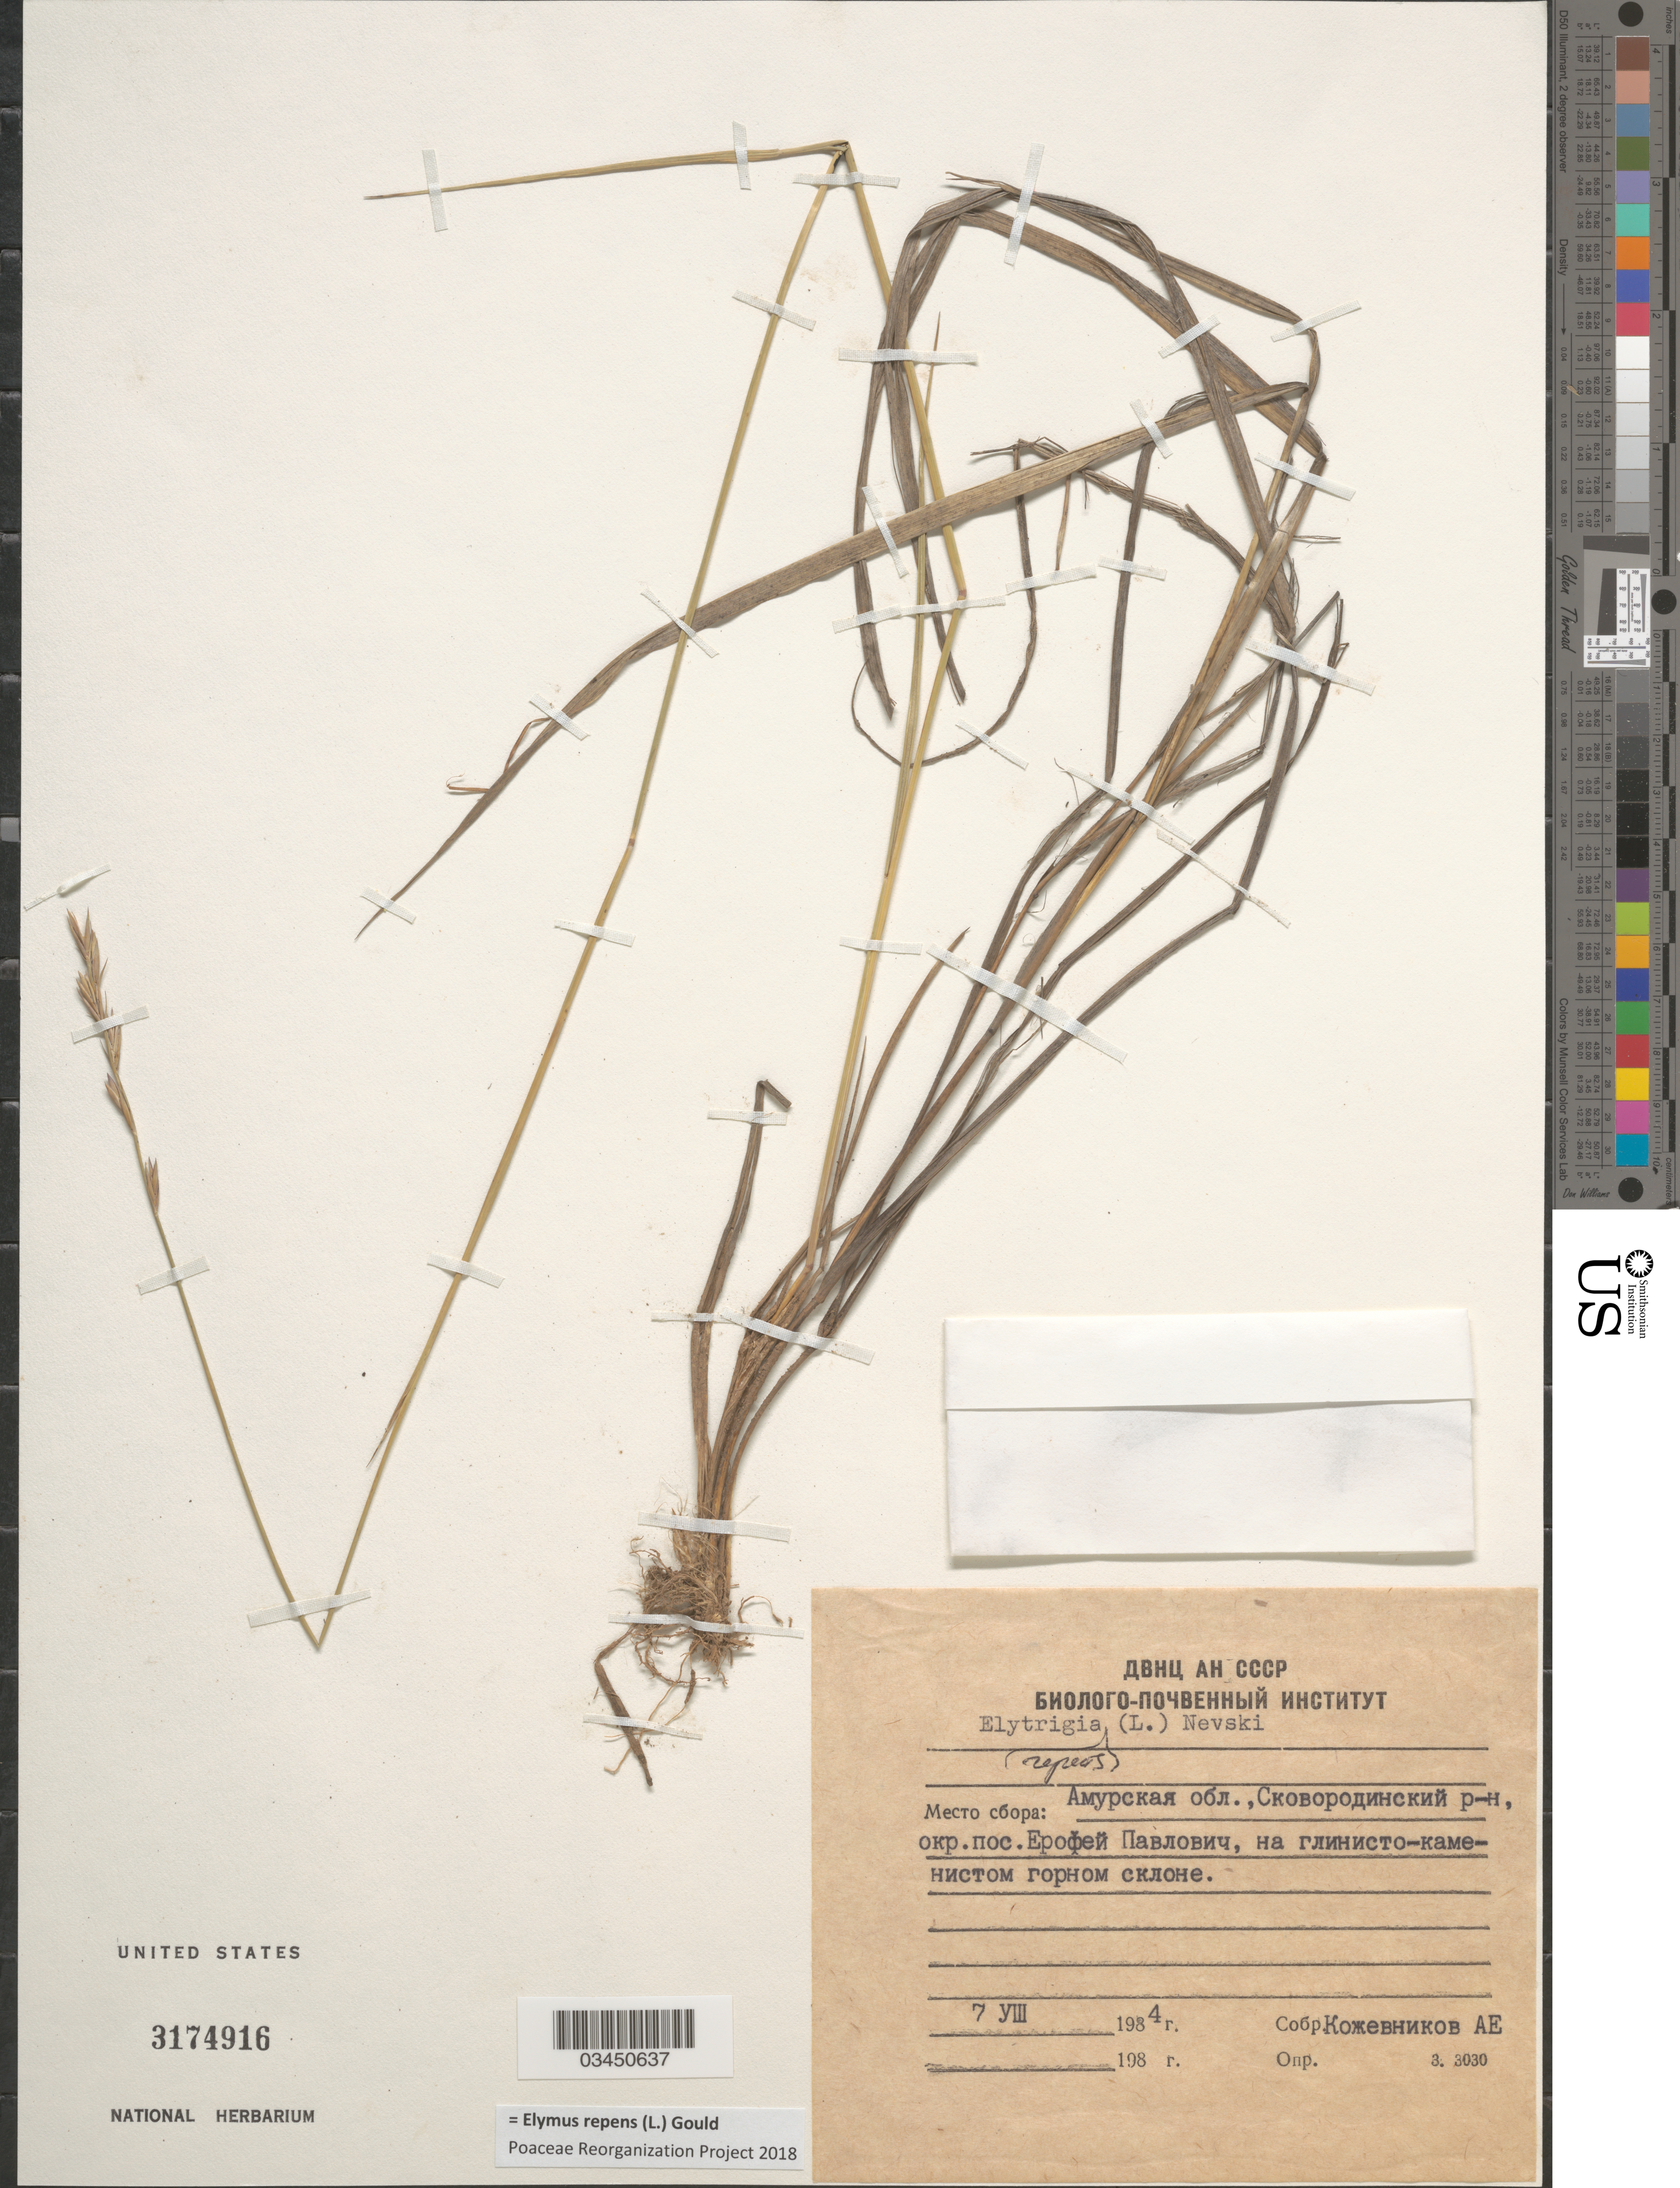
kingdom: Plantae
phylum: Tracheophyta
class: Liliopsida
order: Poales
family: Poaceae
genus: Elymus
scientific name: Elymus repens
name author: (L.) Gould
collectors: A. Kozhevnikov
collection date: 1984-08-07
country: Russian Federation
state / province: Amur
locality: District Skovorodinskiy, vicinity of village Erofey Pavlovich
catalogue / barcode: US 3174916